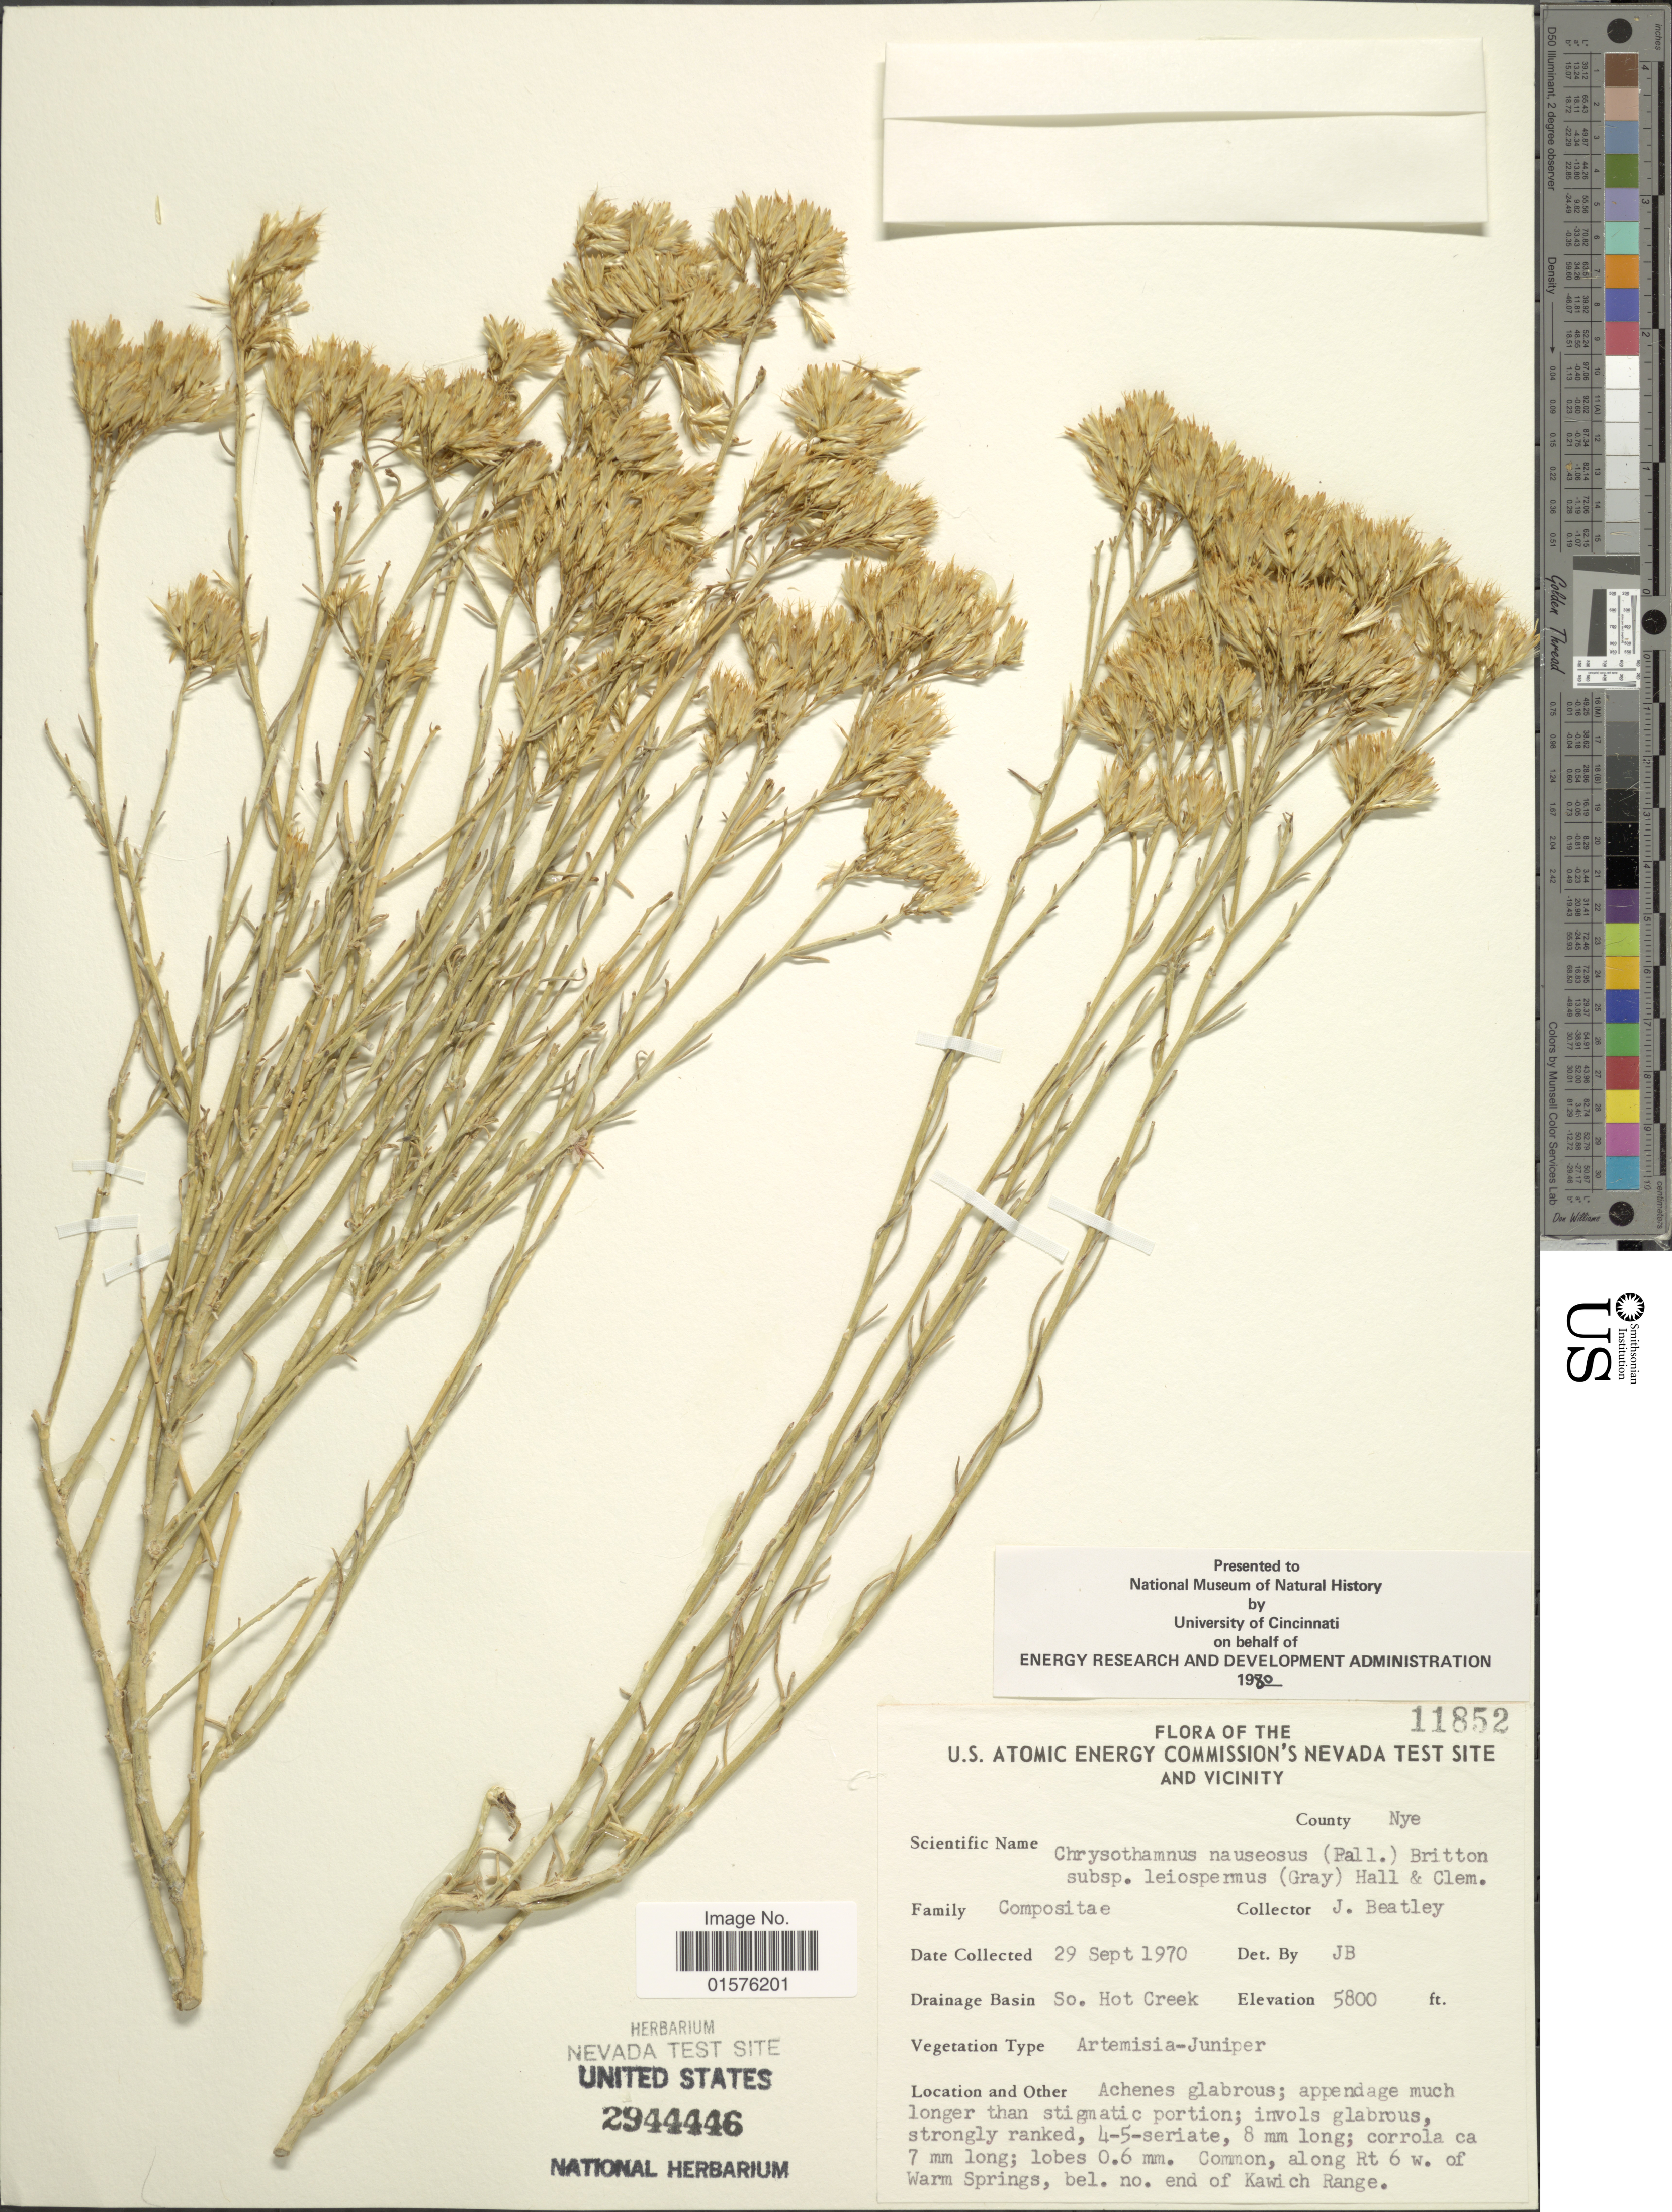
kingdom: Plantae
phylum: Tracheophyta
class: Magnoliopsida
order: Asterales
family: Asteraceae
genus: Ericameria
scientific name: Ericameria nauseosa var. leiosperma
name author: (A. Gray) G.L. Nesom & G.I. Baird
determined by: Urbatsch, Lowell E., Curator (LSU), Louisiana State University (UNITED STATES)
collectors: J. C. Beatley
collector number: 11852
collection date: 1970-09-29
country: United States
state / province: Nevada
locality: The U.S. Atomic Energy Commision's Nevada test site and vicinity, County: Nye, Drainage basin: So. Hot Creek, along Rt 6 w. of Warm Springs, bel. no. end of Kawich Range.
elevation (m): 1768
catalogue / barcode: US 2944446